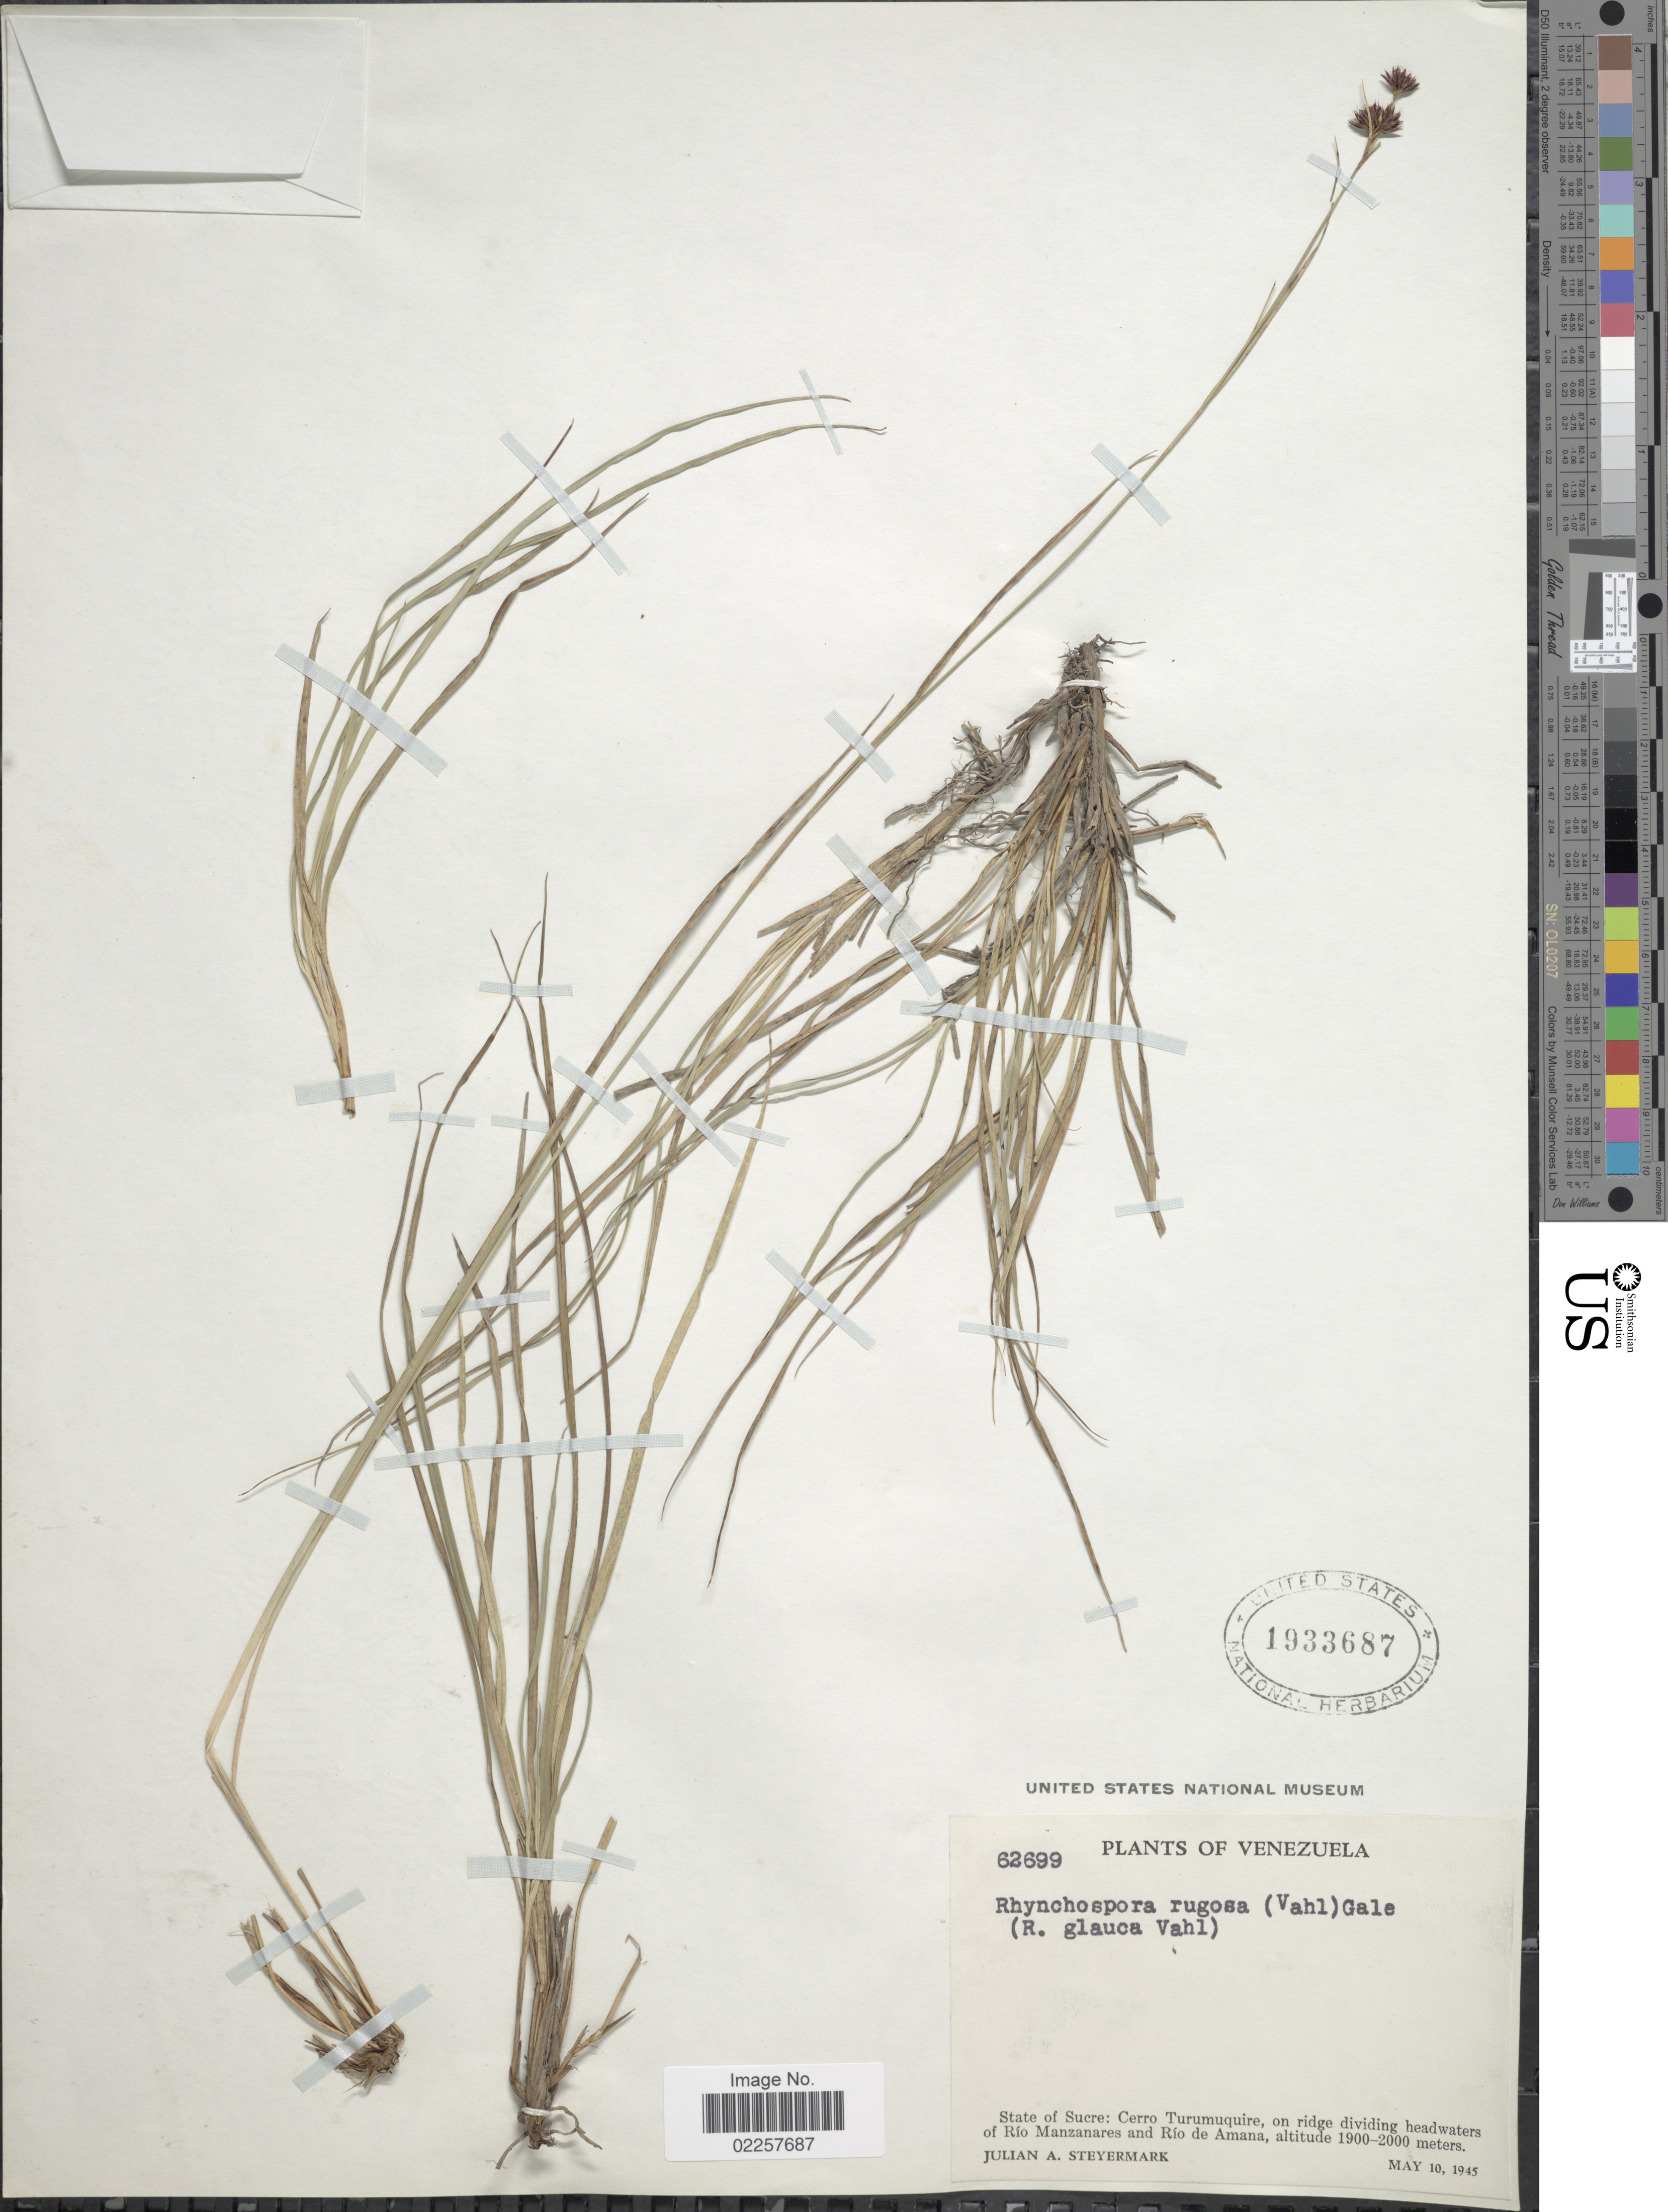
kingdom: Plantae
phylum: Tracheophyta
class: Liliopsida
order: Poales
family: Cyperaceae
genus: Rhynchospora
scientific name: Rhynchospora polyantha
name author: Steud.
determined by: Weber, P., (ICN), Universidade Federal do Rio Grande do Sul (BRAZIL)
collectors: J. Steyermark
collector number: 62699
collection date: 1945-05-10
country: Venezuela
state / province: Sucre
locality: Cerro Turumuquire, on ridge dividing headwaters of Rio Manzanares and Rio de Amana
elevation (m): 1900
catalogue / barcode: US 1933687